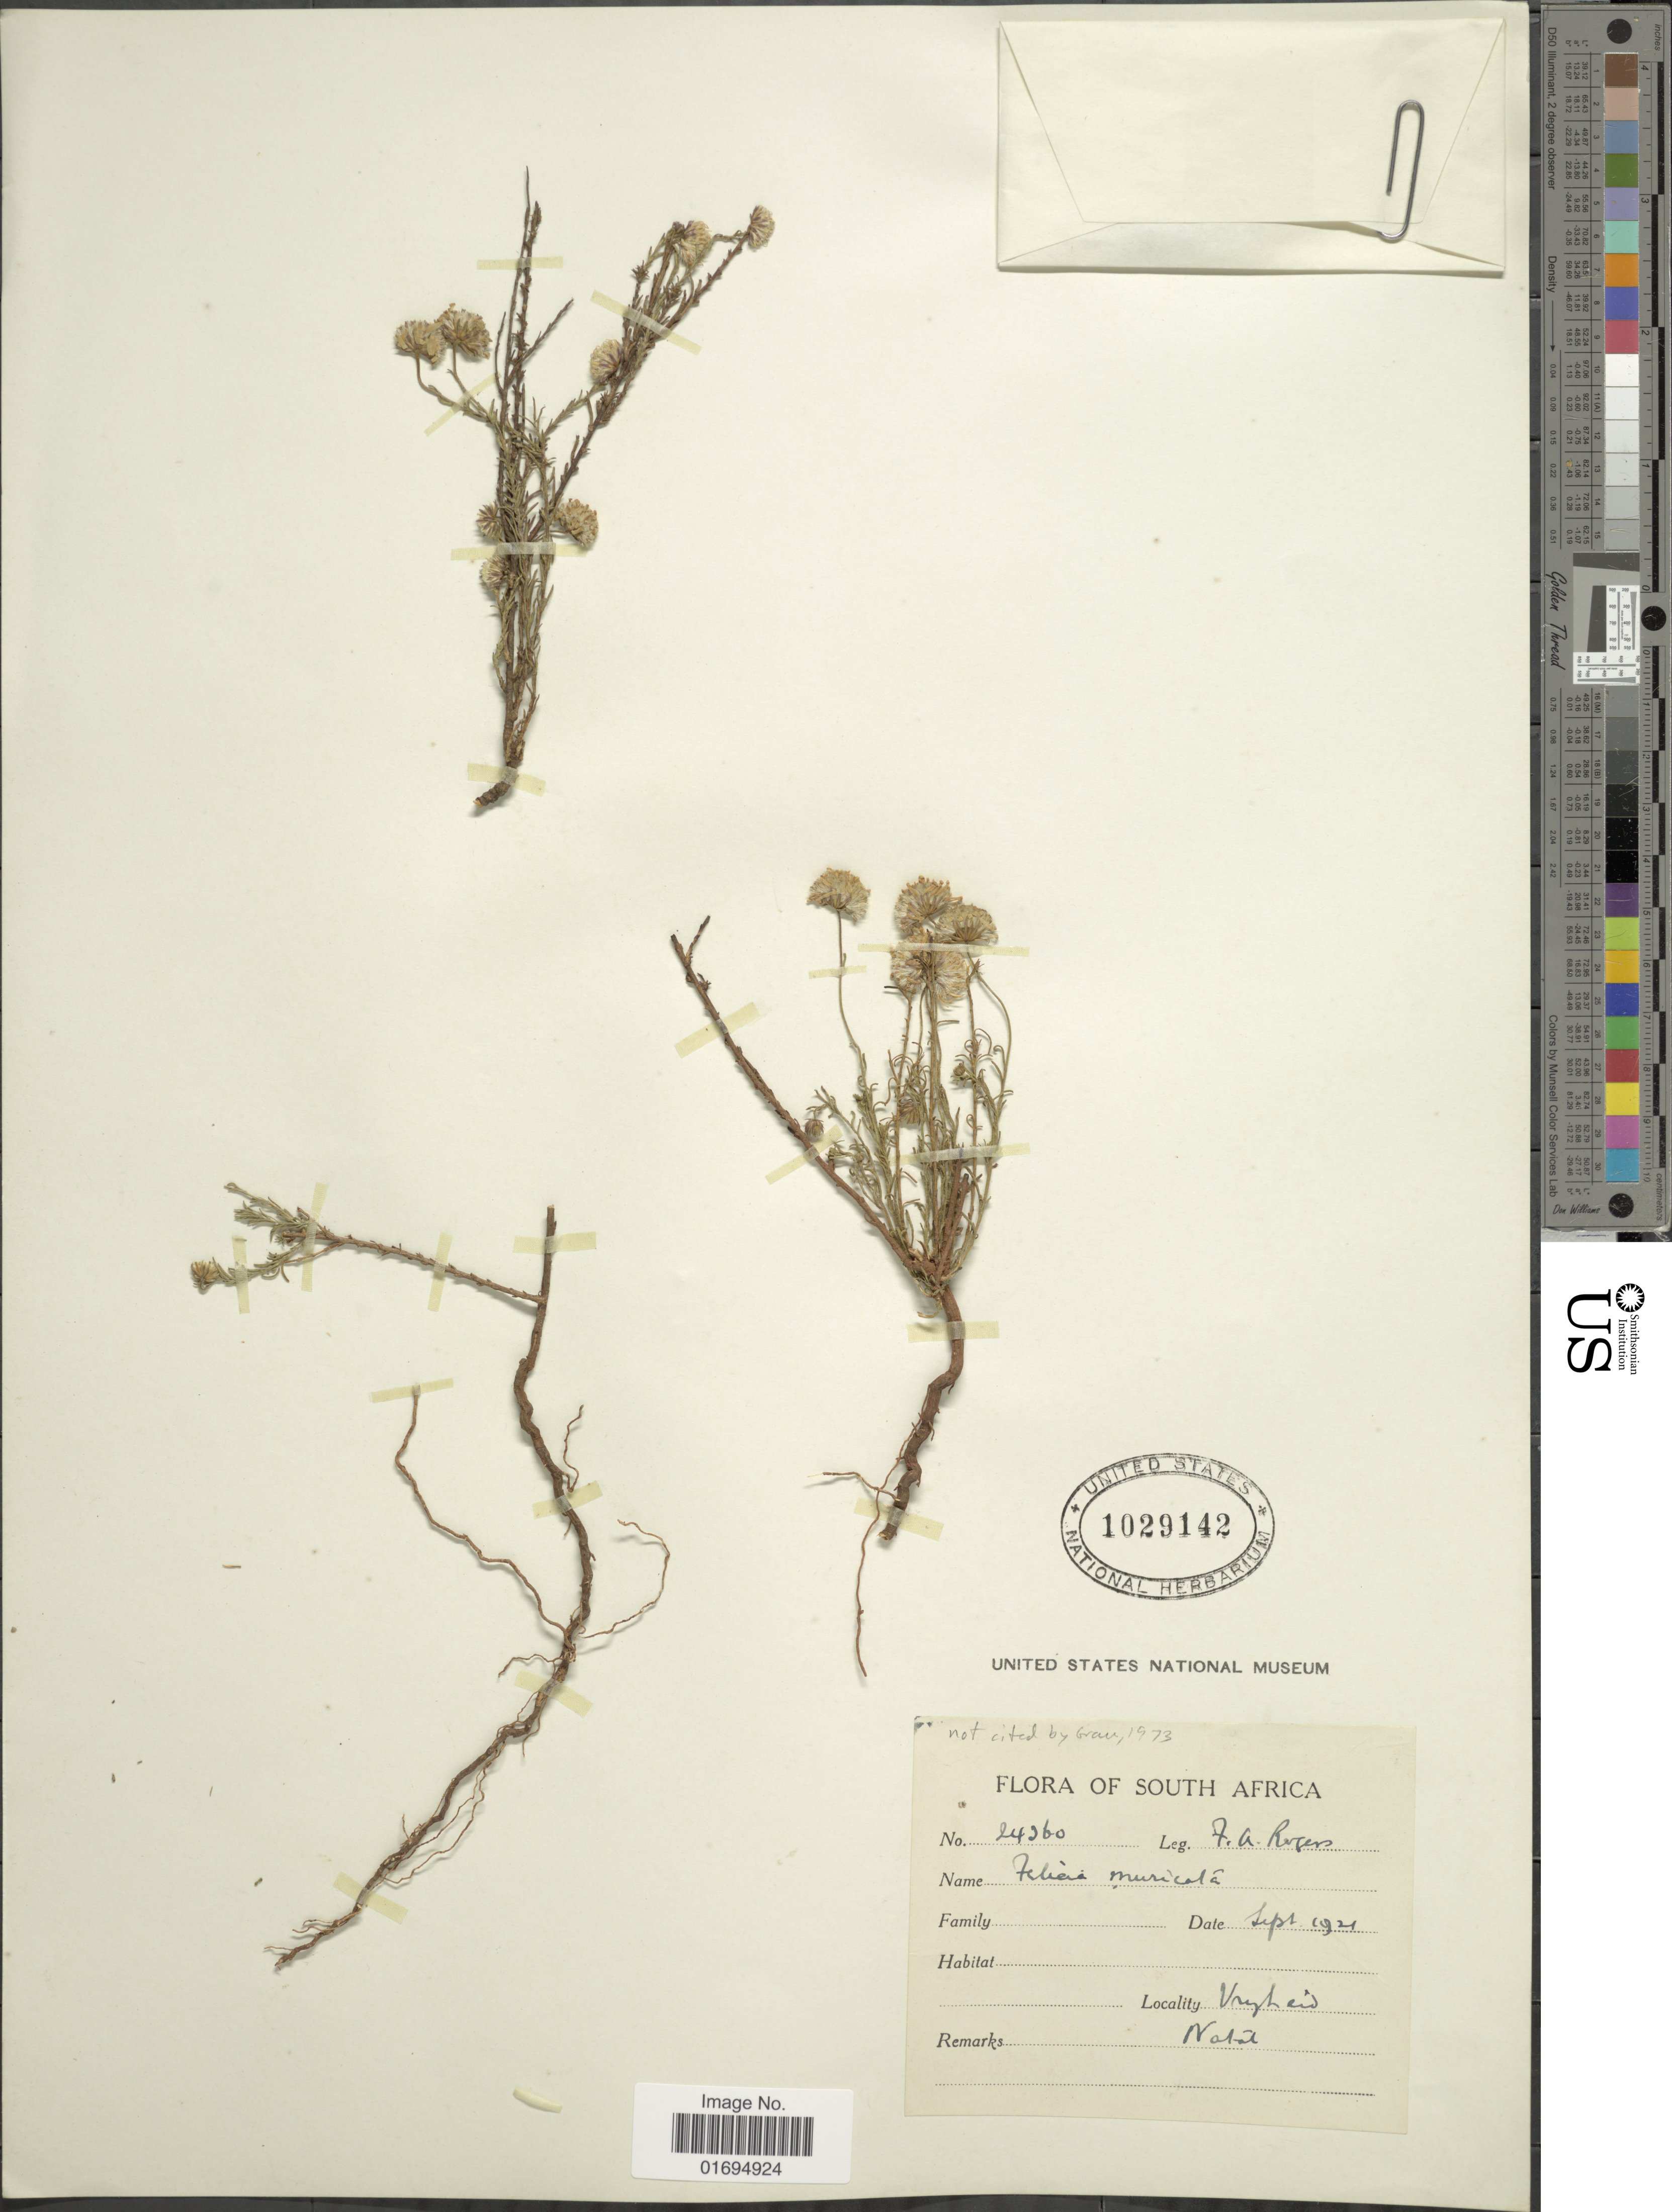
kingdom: Plantae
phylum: Tracheophyta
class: Magnoliopsida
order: Asterales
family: Asteraceae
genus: Felicia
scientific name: Felicia muricata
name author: (Thunb.) Nees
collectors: F. A. Rogers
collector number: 24360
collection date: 1921-09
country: South Africa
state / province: KwaZulu-Natal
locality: Vryheid, Natal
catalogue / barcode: US 1029142